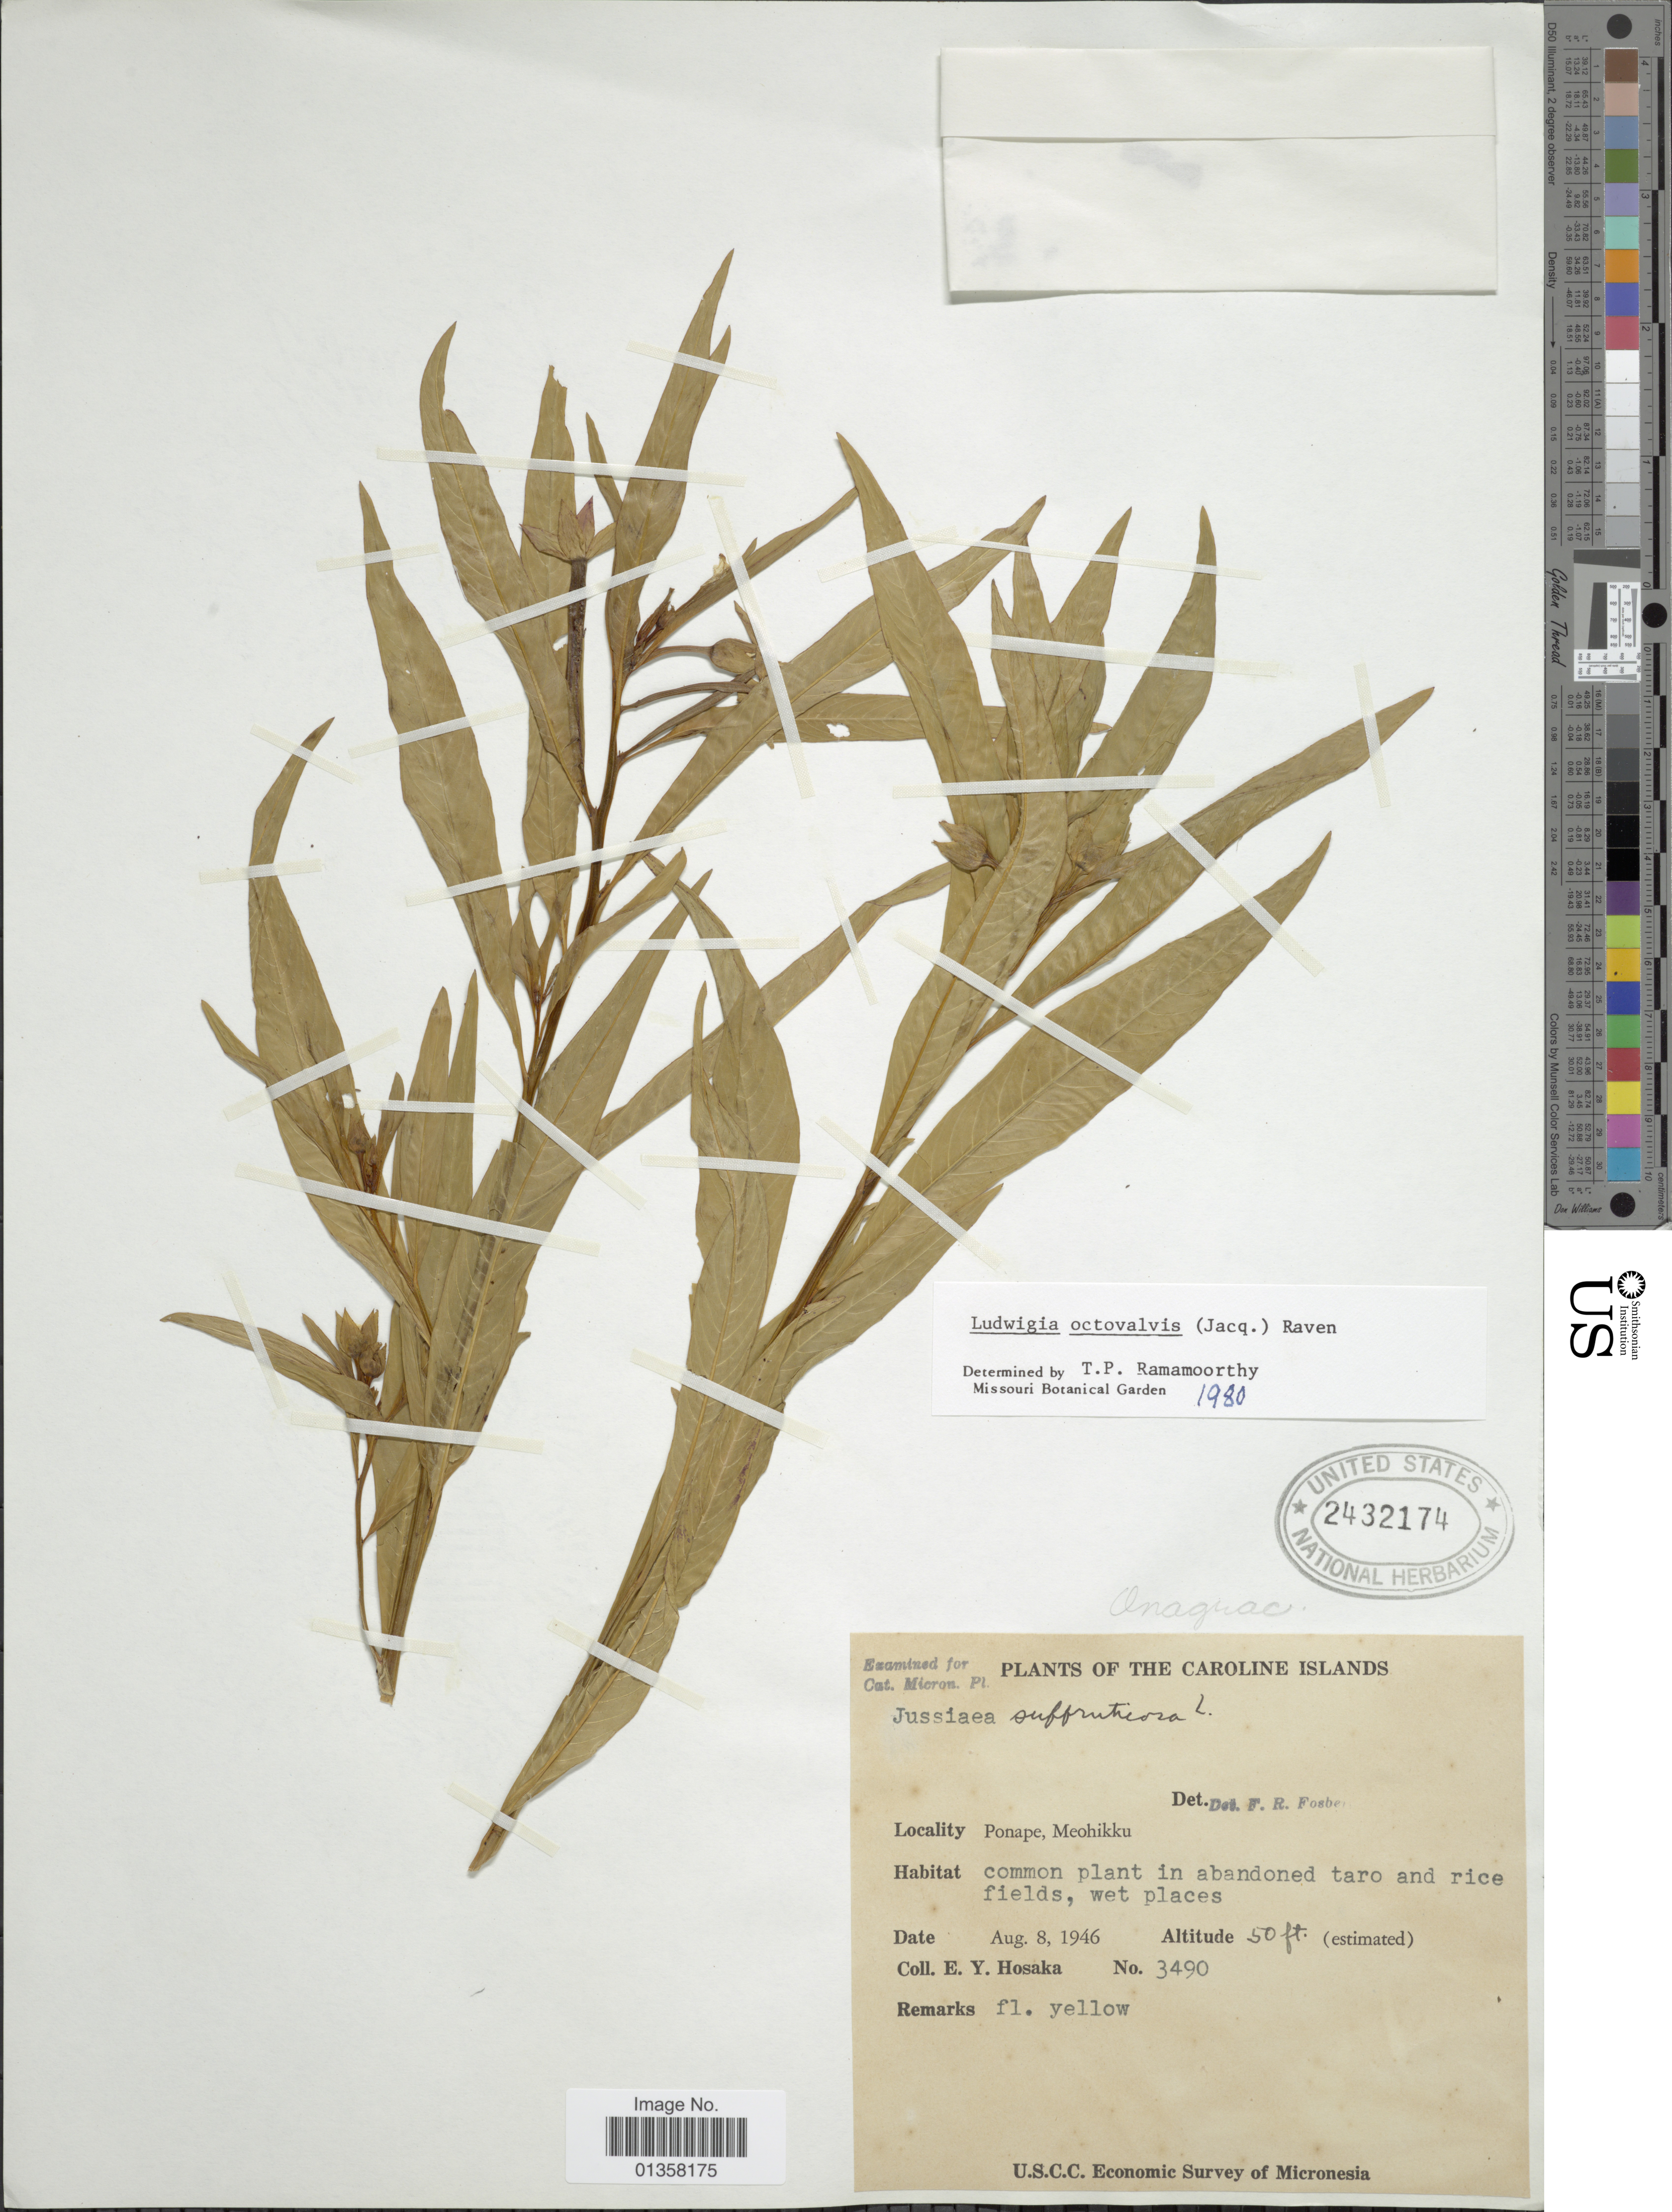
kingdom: Plantae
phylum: Tracheophyta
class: Magnoliopsida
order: Myrtales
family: Onagraceae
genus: Ludwigia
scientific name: Ludwigia octovalvis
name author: (Jacq.) P.H. Raven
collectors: E. Y. Hosaka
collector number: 3490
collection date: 1946-08-08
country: Micronesia, Federated States of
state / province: Pohnpei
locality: The Caroline Islands, Ponape, Meohikku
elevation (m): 15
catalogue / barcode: US 2432174